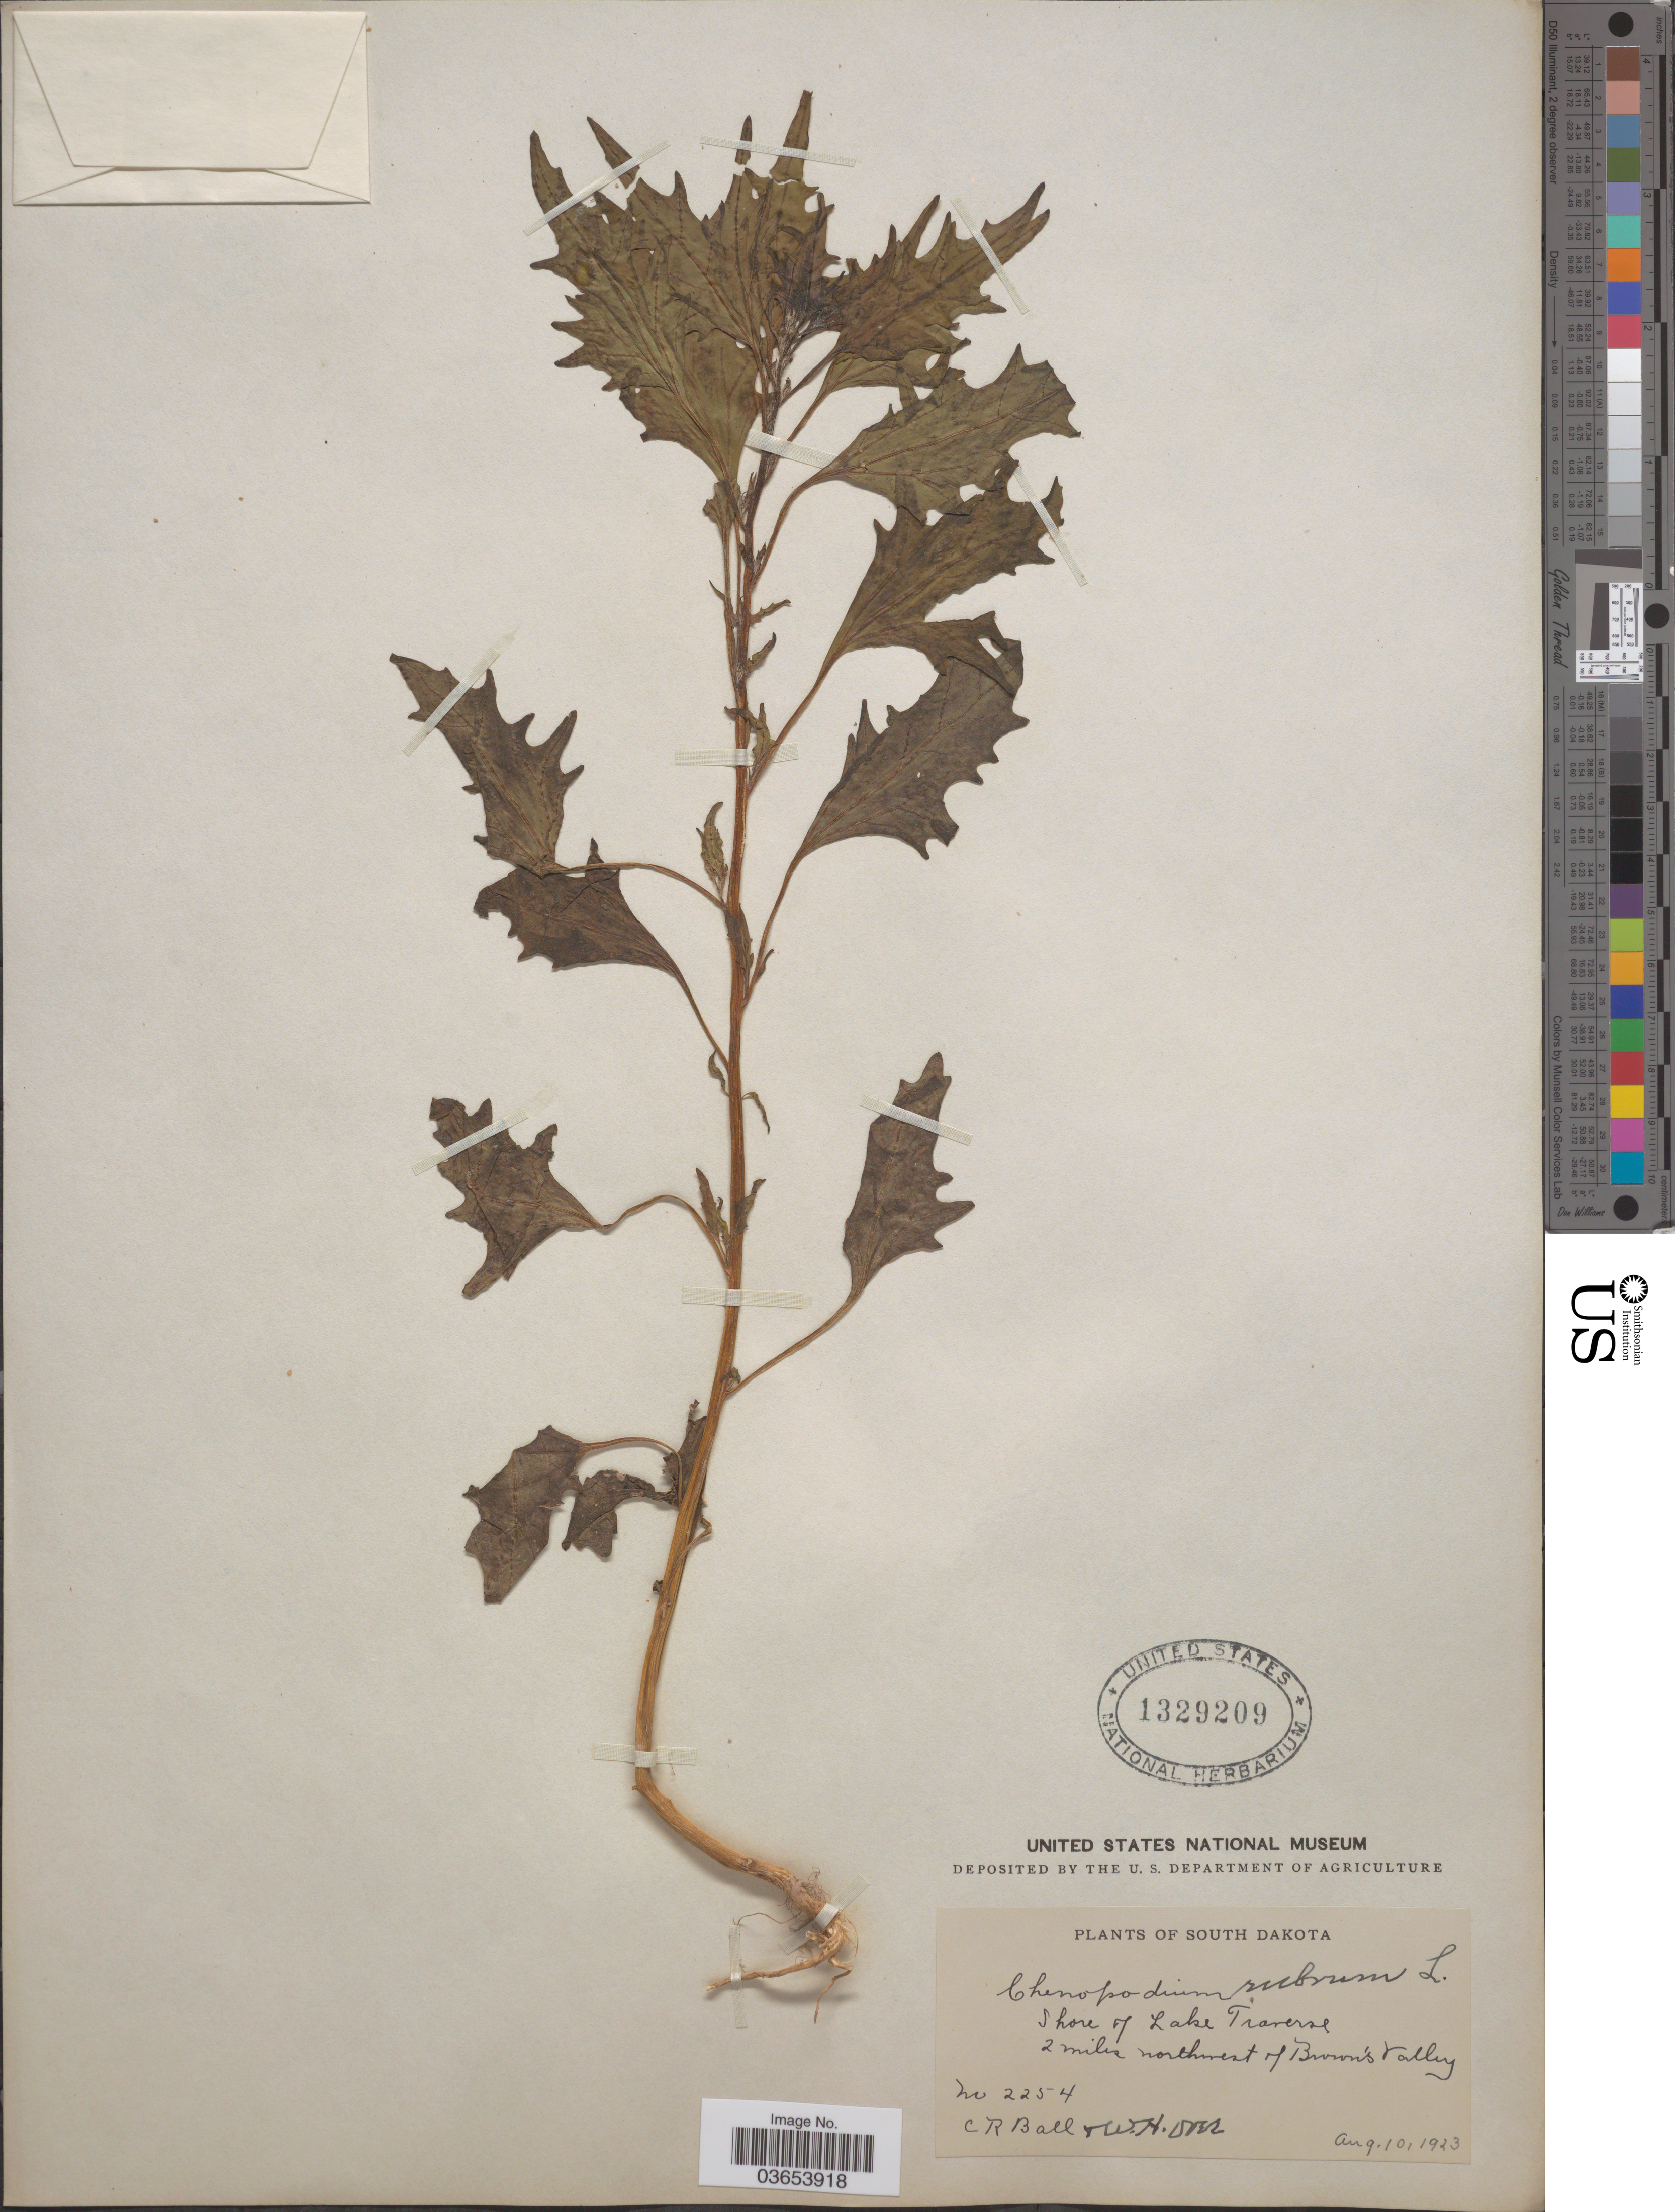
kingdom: Plantae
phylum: Tracheophyta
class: Magnoliopsida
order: Caryophyllales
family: Amaranthaceae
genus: Chenopodium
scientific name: Chenopodium rubrum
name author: L.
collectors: C. R. Ball & W. Over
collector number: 2254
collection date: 1923-08-10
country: United States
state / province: South Dakota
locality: Shore of Lake Traverse. 2 miles northwest of Brown's Valley.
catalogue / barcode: US 1329209